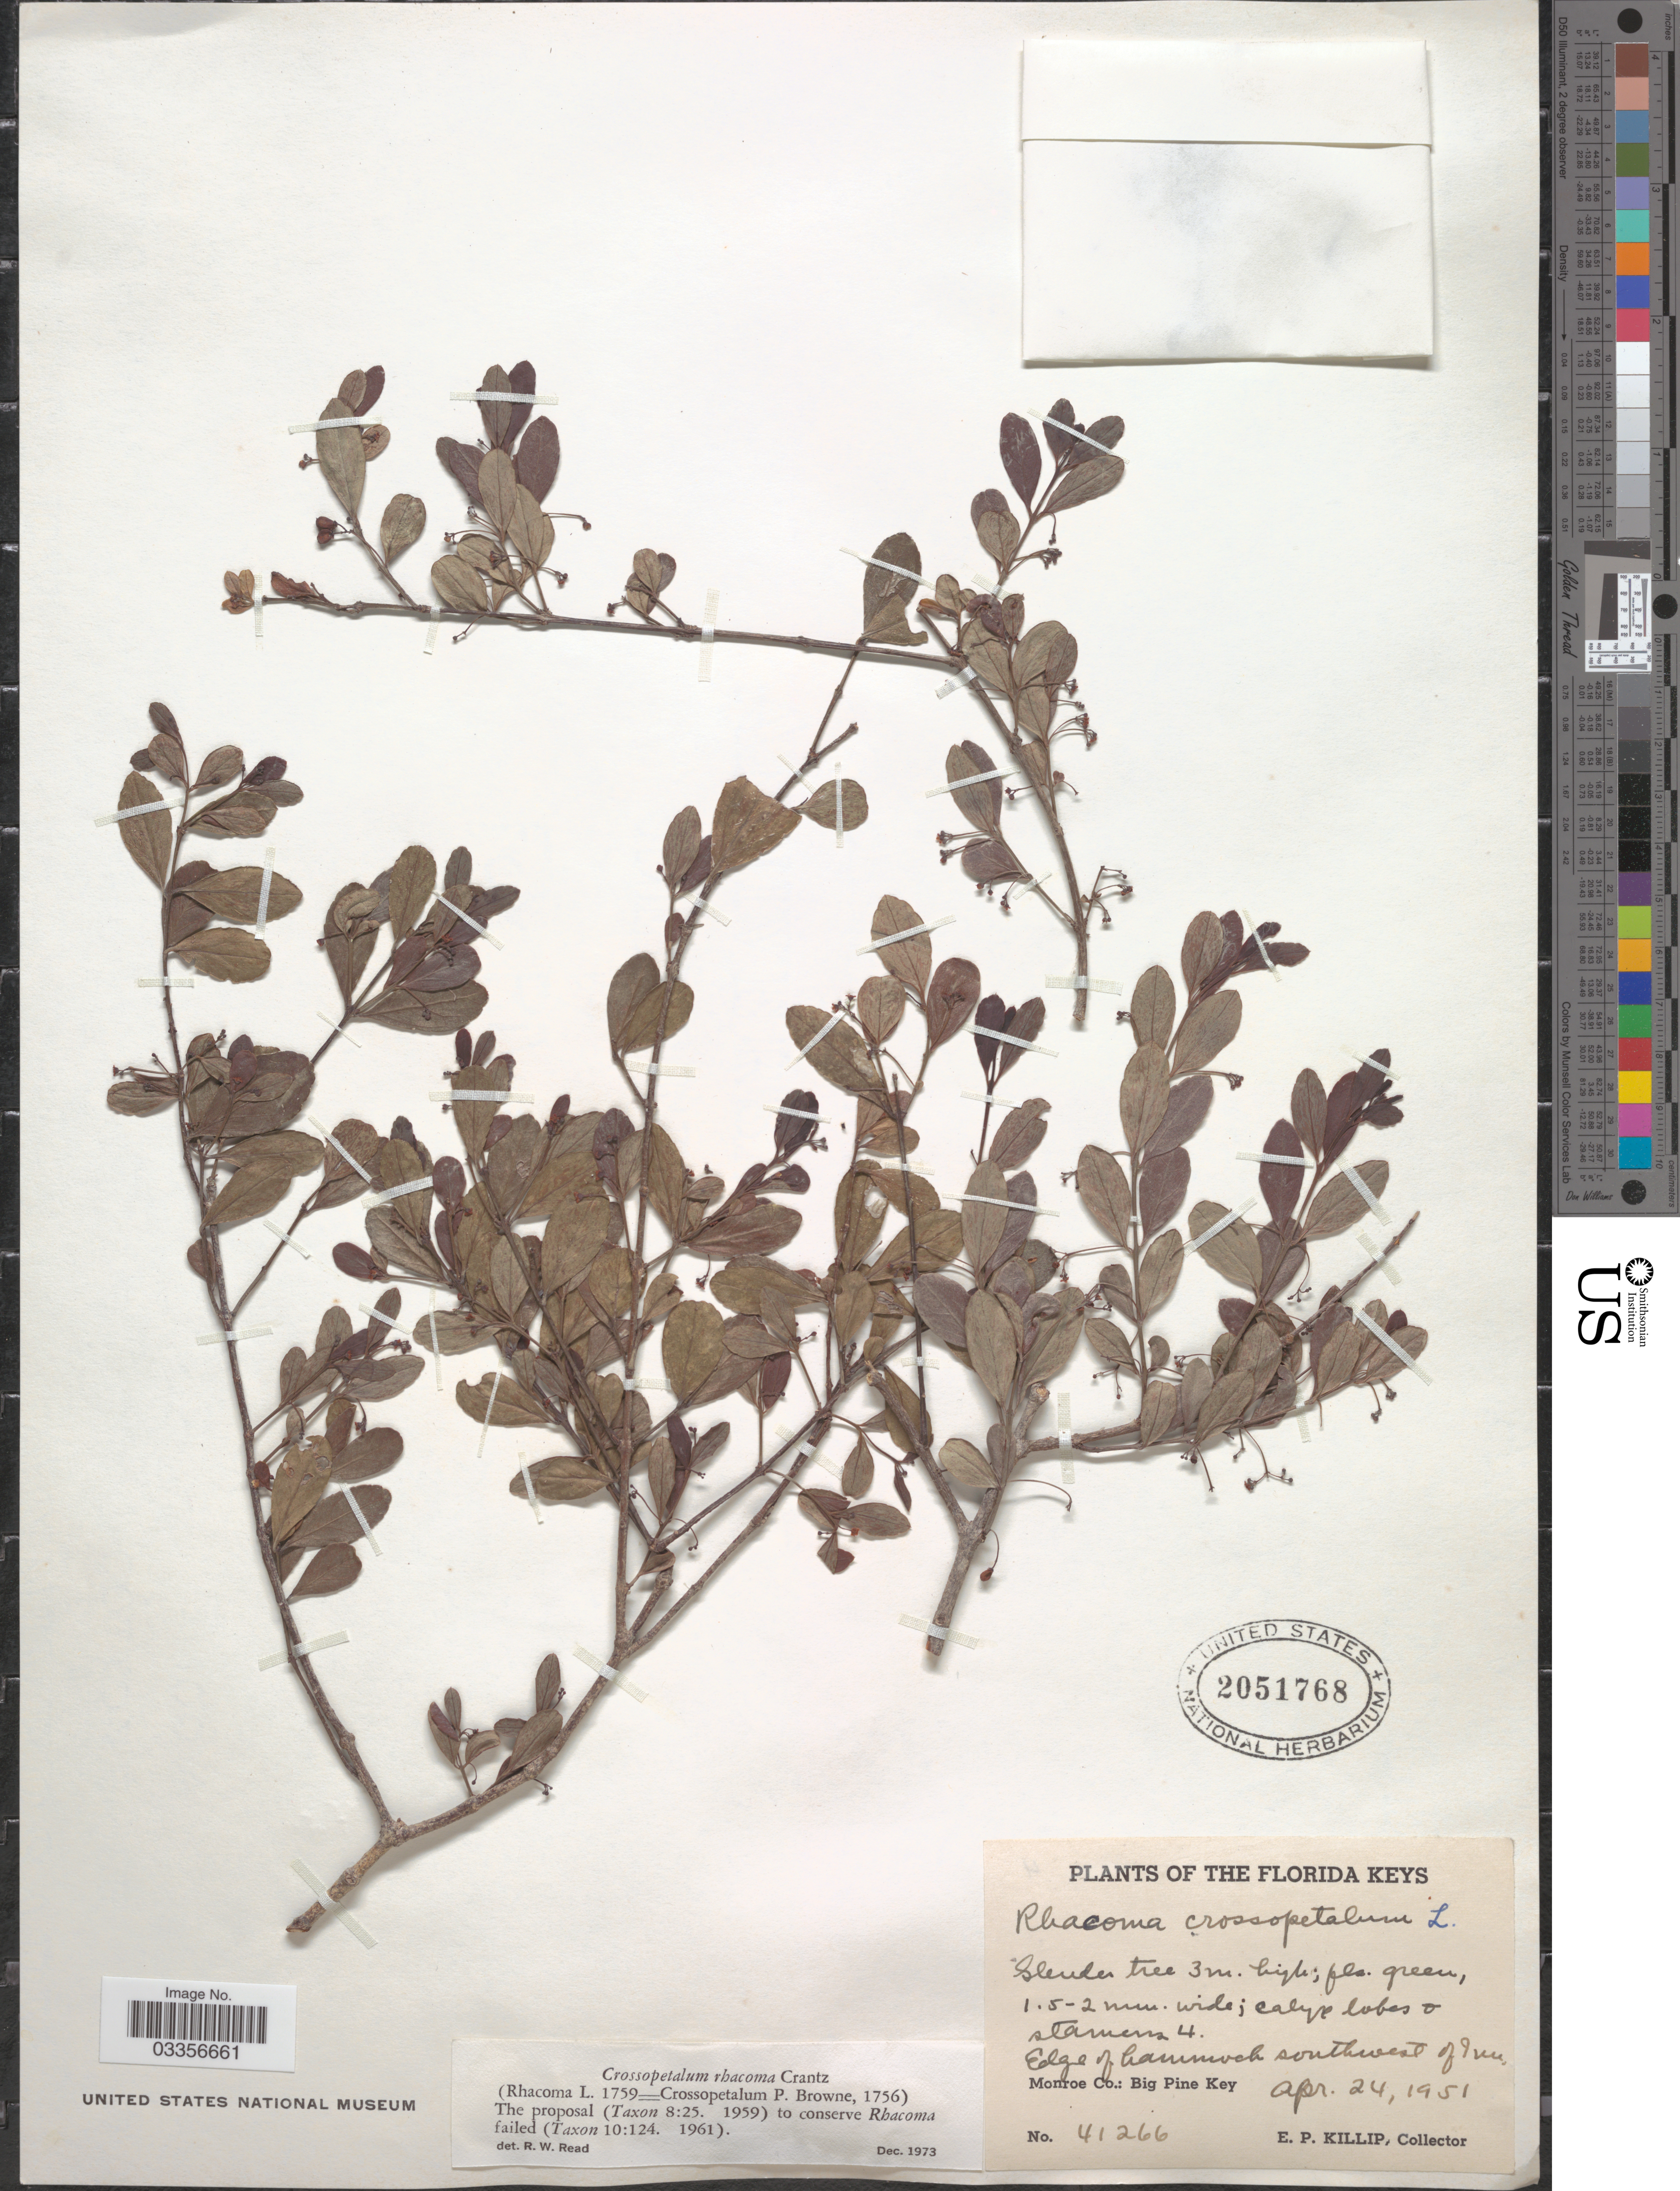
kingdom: Plantae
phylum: Tracheophyta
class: Magnoliopsida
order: Celastrales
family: Celastraceae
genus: Crossopetalum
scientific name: Crossopetalum rhacoma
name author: Crantz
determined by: Read, Robert W., (US), NMNH (UNITED STATES)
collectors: E. P. Killip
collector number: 41266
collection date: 1951-04-24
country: United States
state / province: Florida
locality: Florida Keys, Edge of hammock southwest of Inn., Monroe Co.: Big Pine Key.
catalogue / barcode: US 2051768